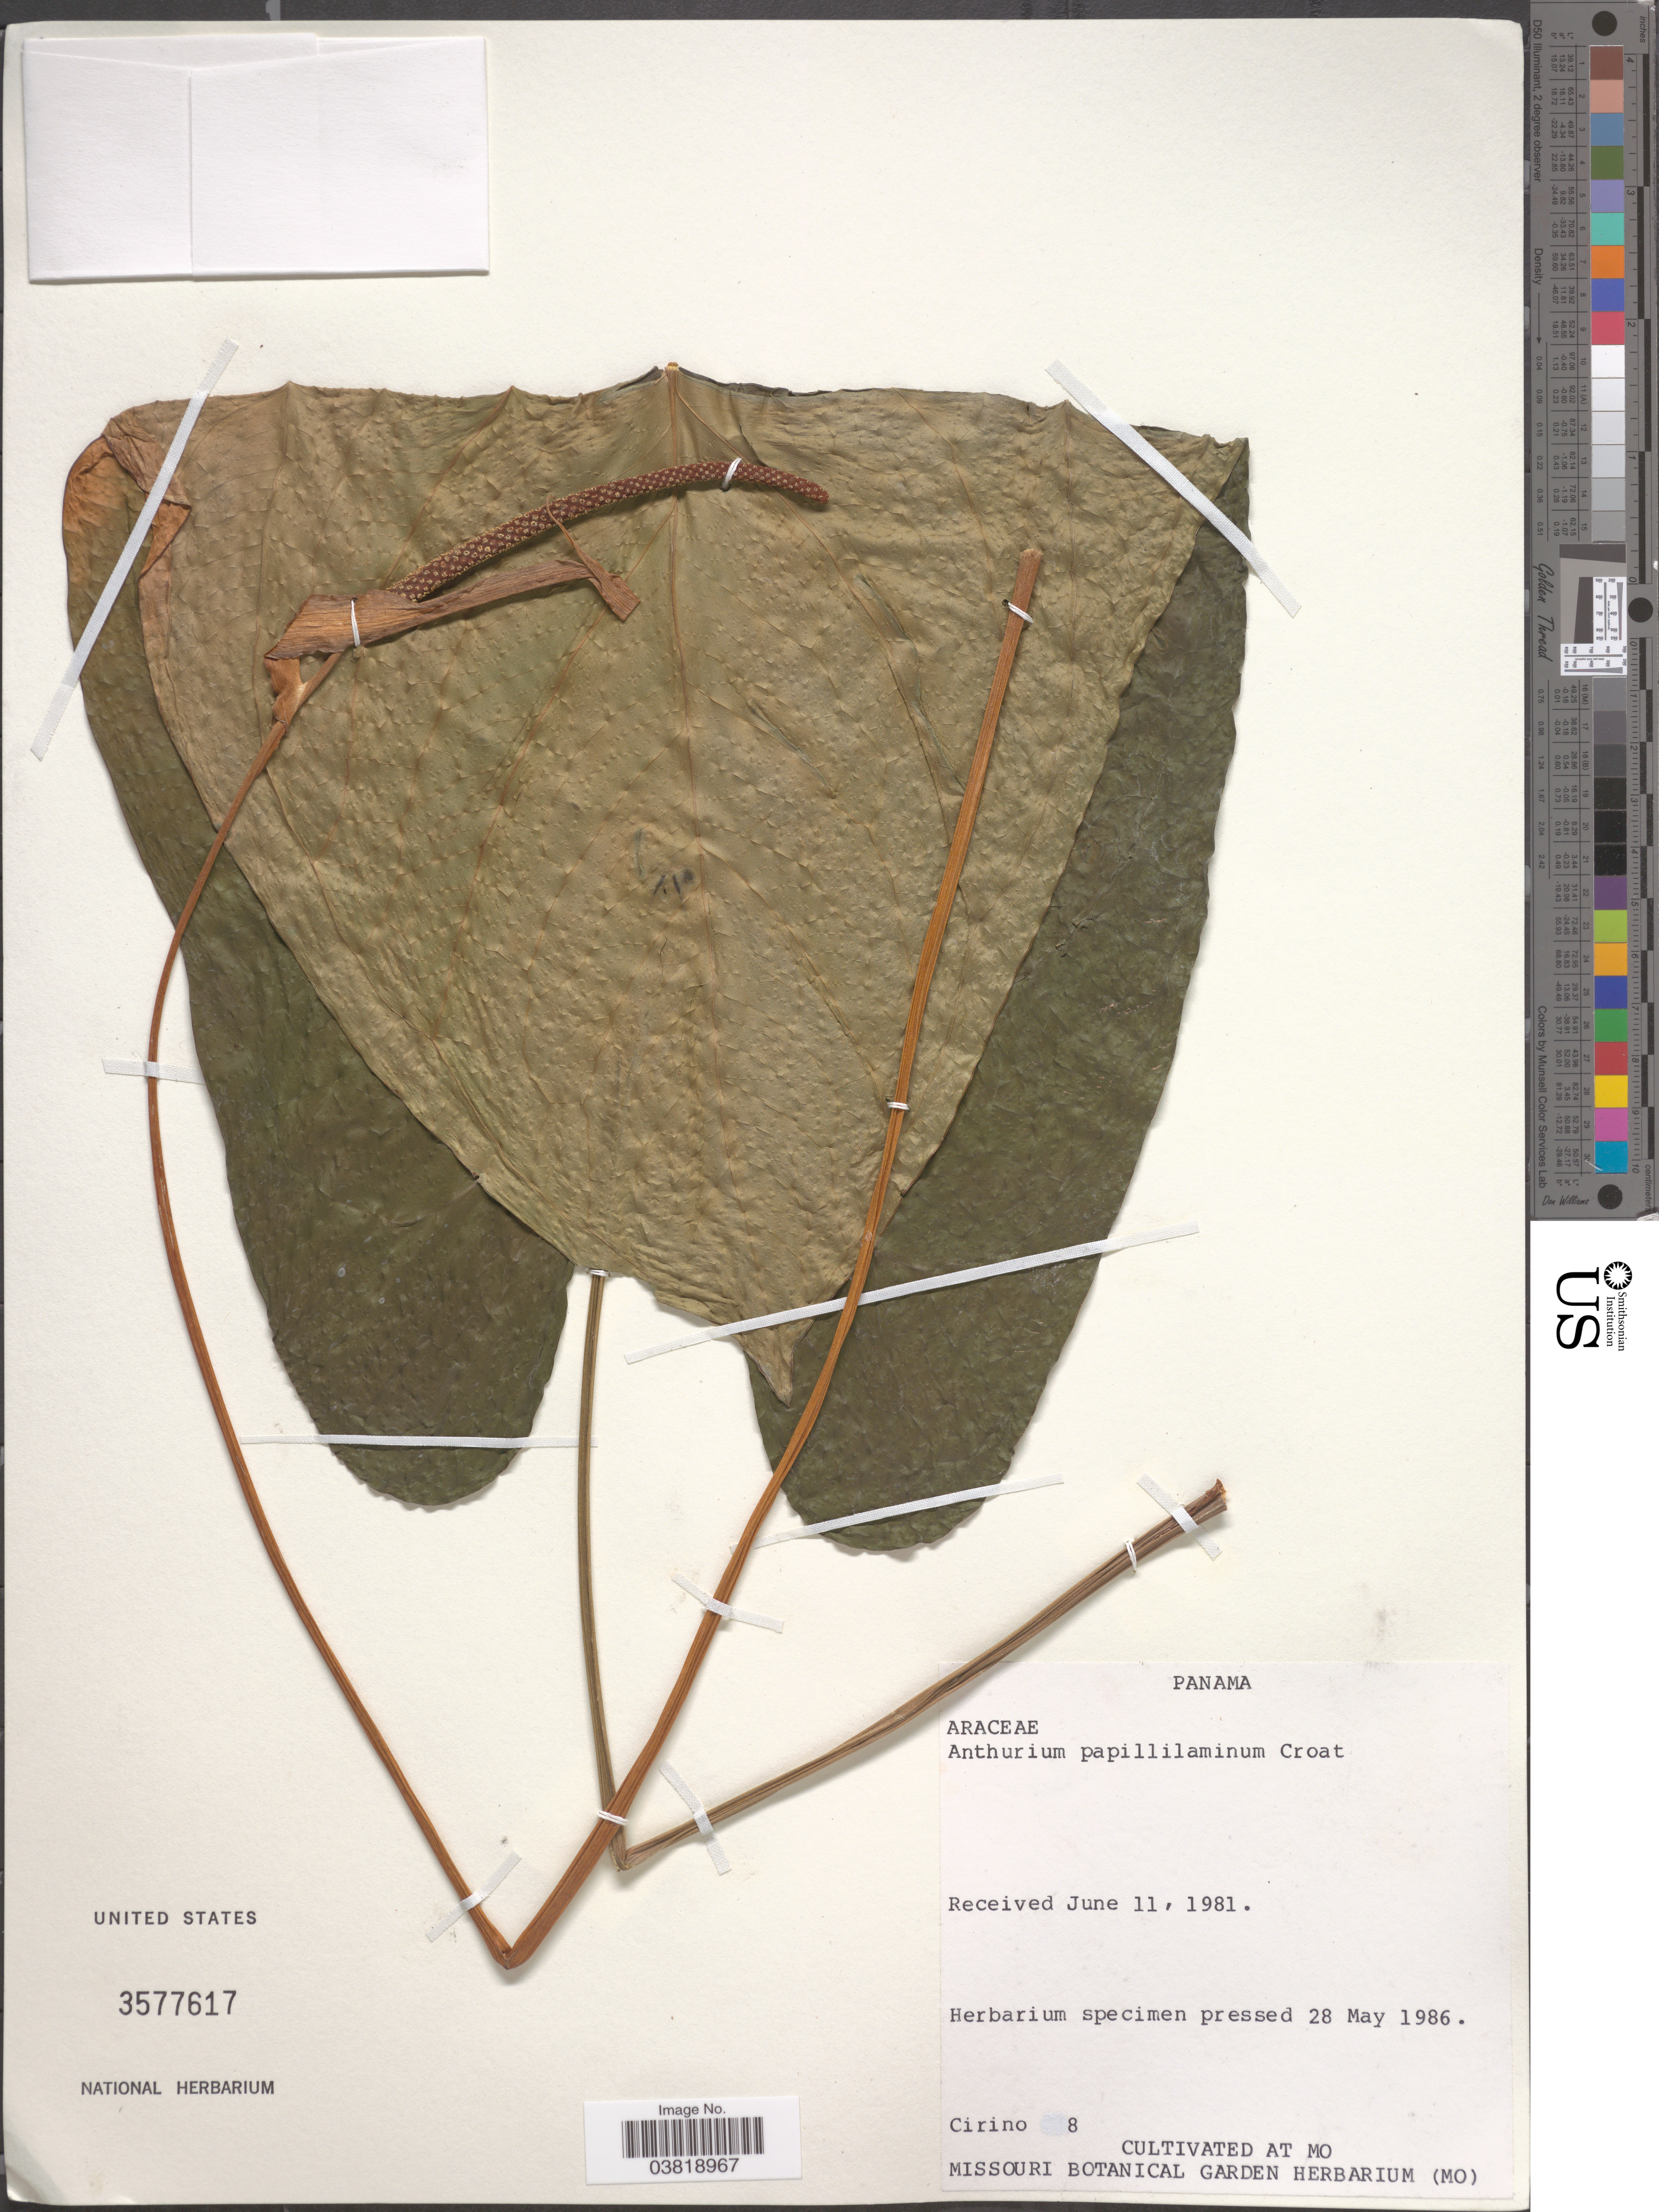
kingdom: Plantae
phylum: Tracheophyta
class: Liliopsida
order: Alismatales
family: Araceae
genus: Anthurium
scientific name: Anthurium papillilaminum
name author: Croat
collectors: Cirino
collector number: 8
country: United States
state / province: Missouri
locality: Missouri Botanical Garden Herbarium.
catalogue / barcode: US 3577617